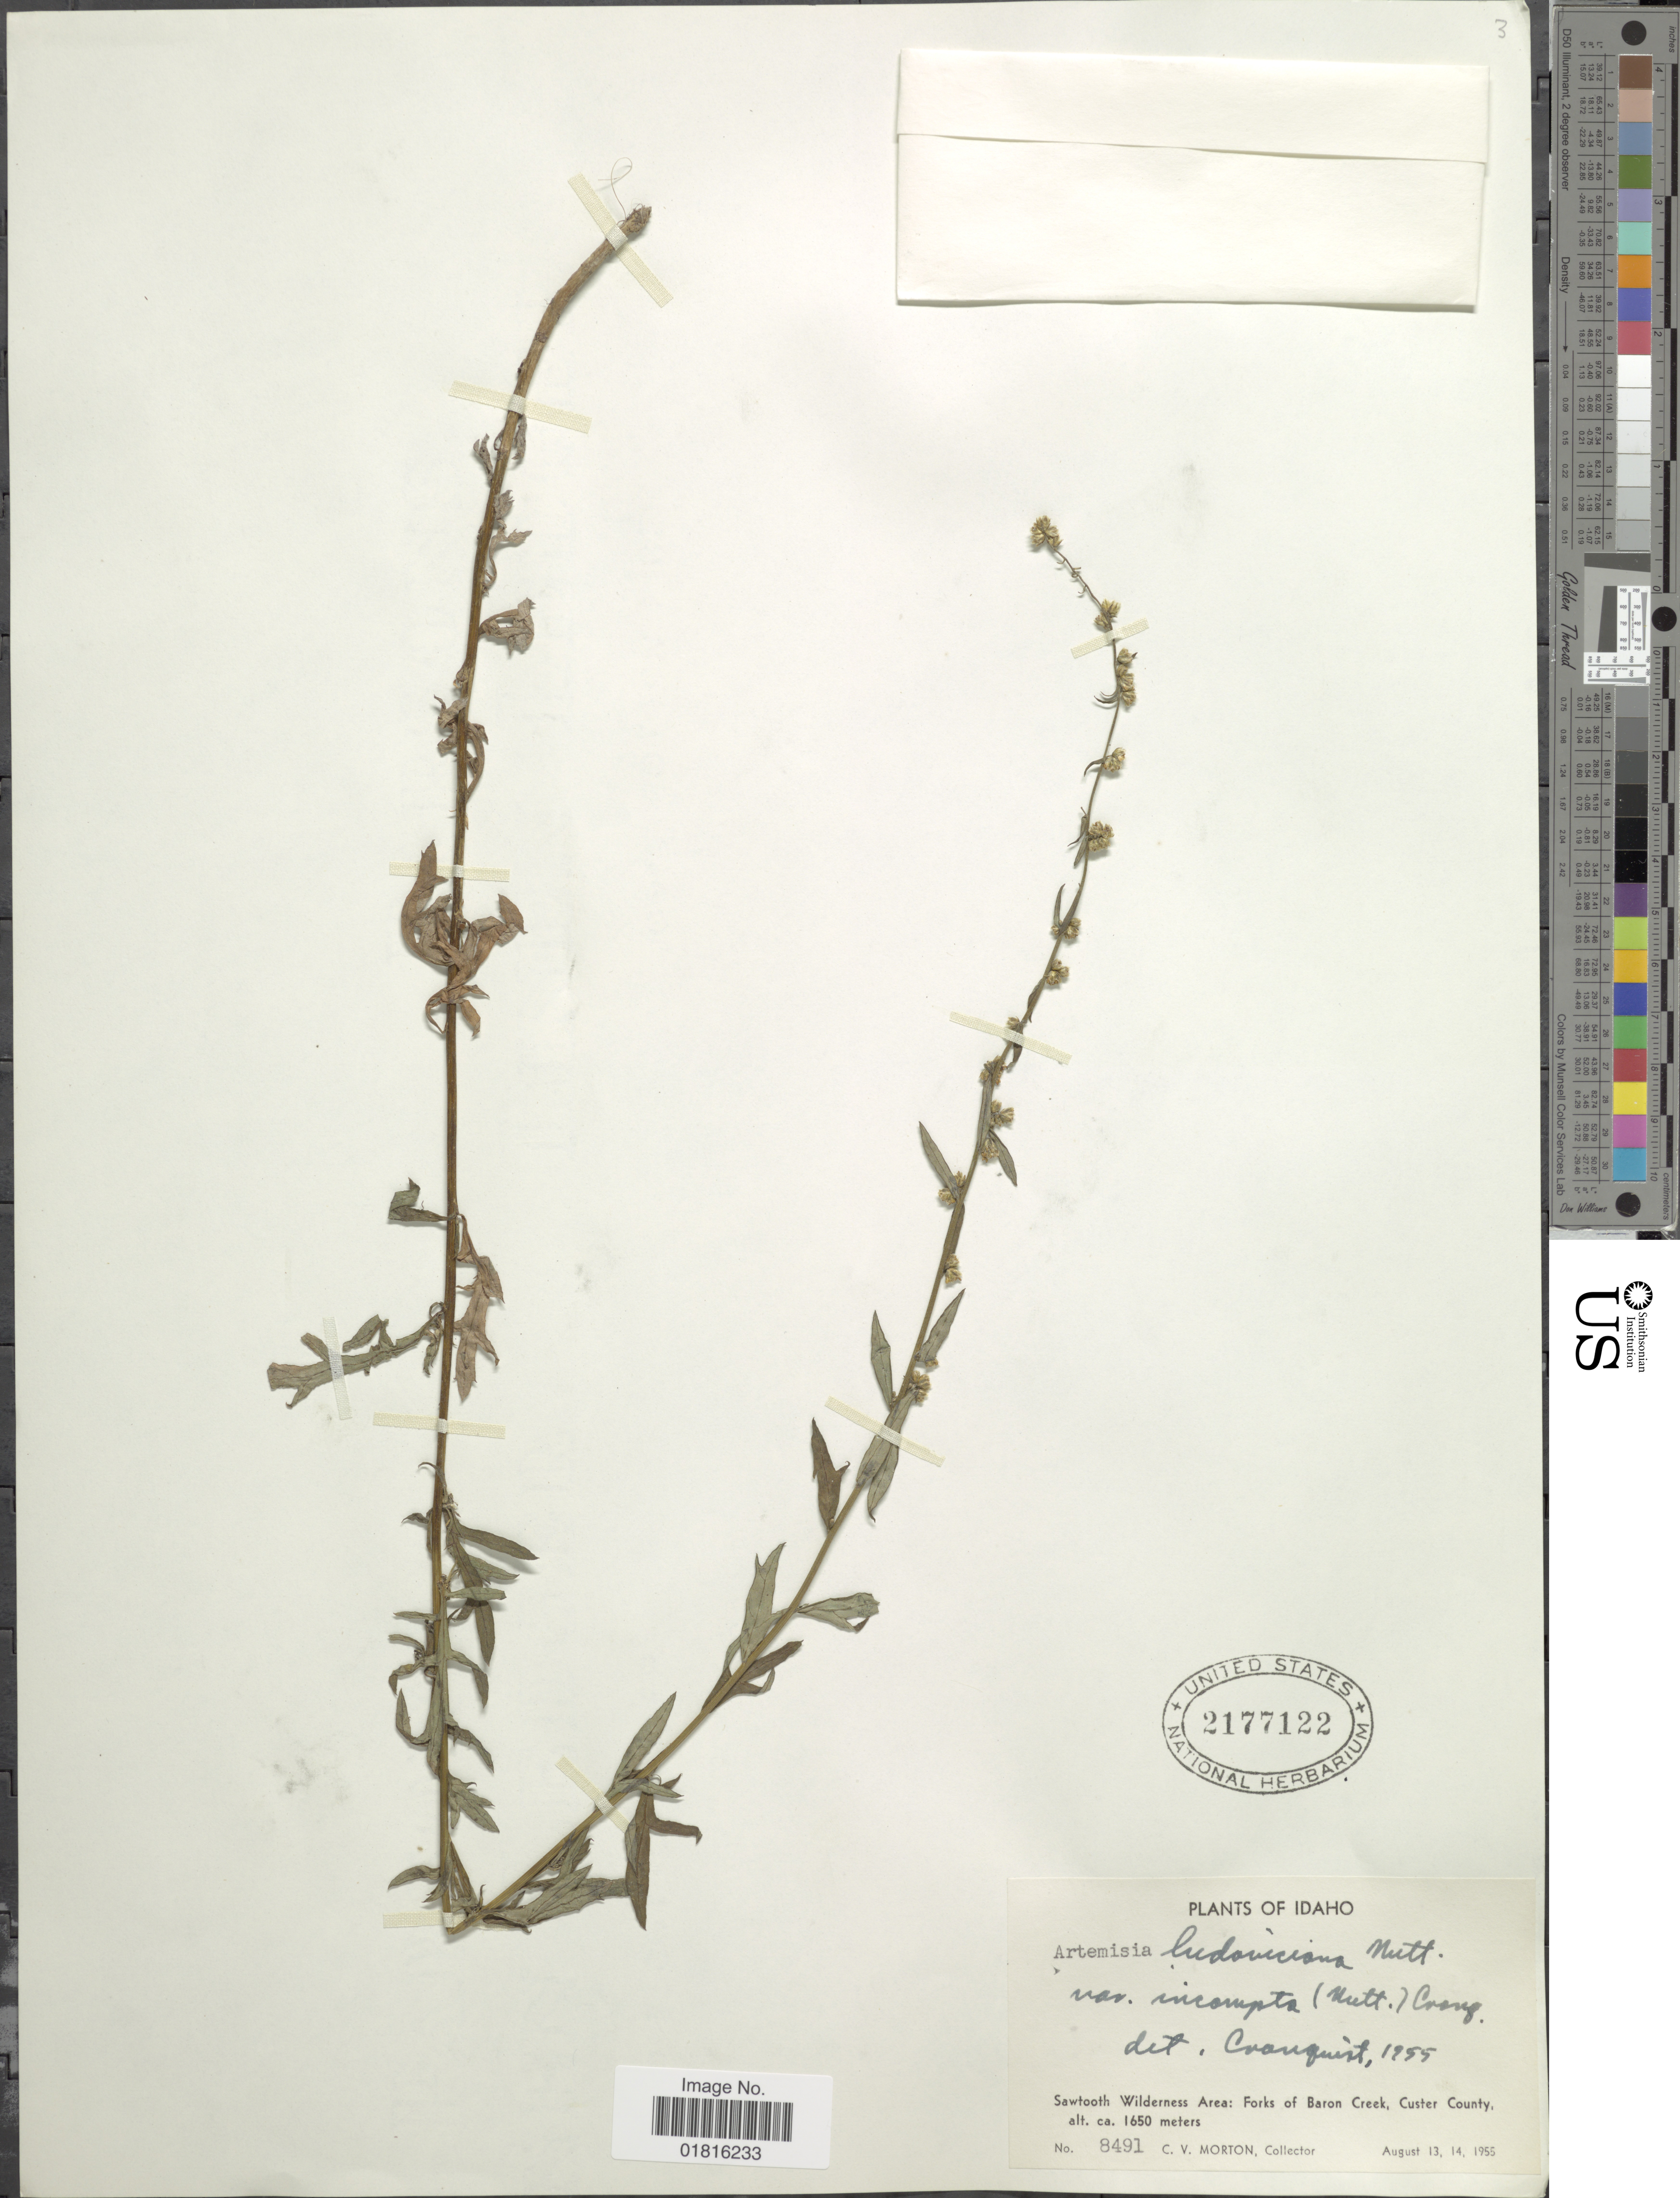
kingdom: Plantae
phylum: Tracheophyta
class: Magnoliopsida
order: Asterales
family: Asteraceae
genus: Artemisia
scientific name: Artemisia ludoviciana subsp. incompta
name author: (Nutt.) D.D. Keck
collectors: C. V. Morton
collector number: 8491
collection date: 1955-08-13/1955-08-14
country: United States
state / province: Idaho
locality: Sawtooth Wilderness Area: Forks of Baron Creek, Custer County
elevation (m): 1650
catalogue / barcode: US 2177122